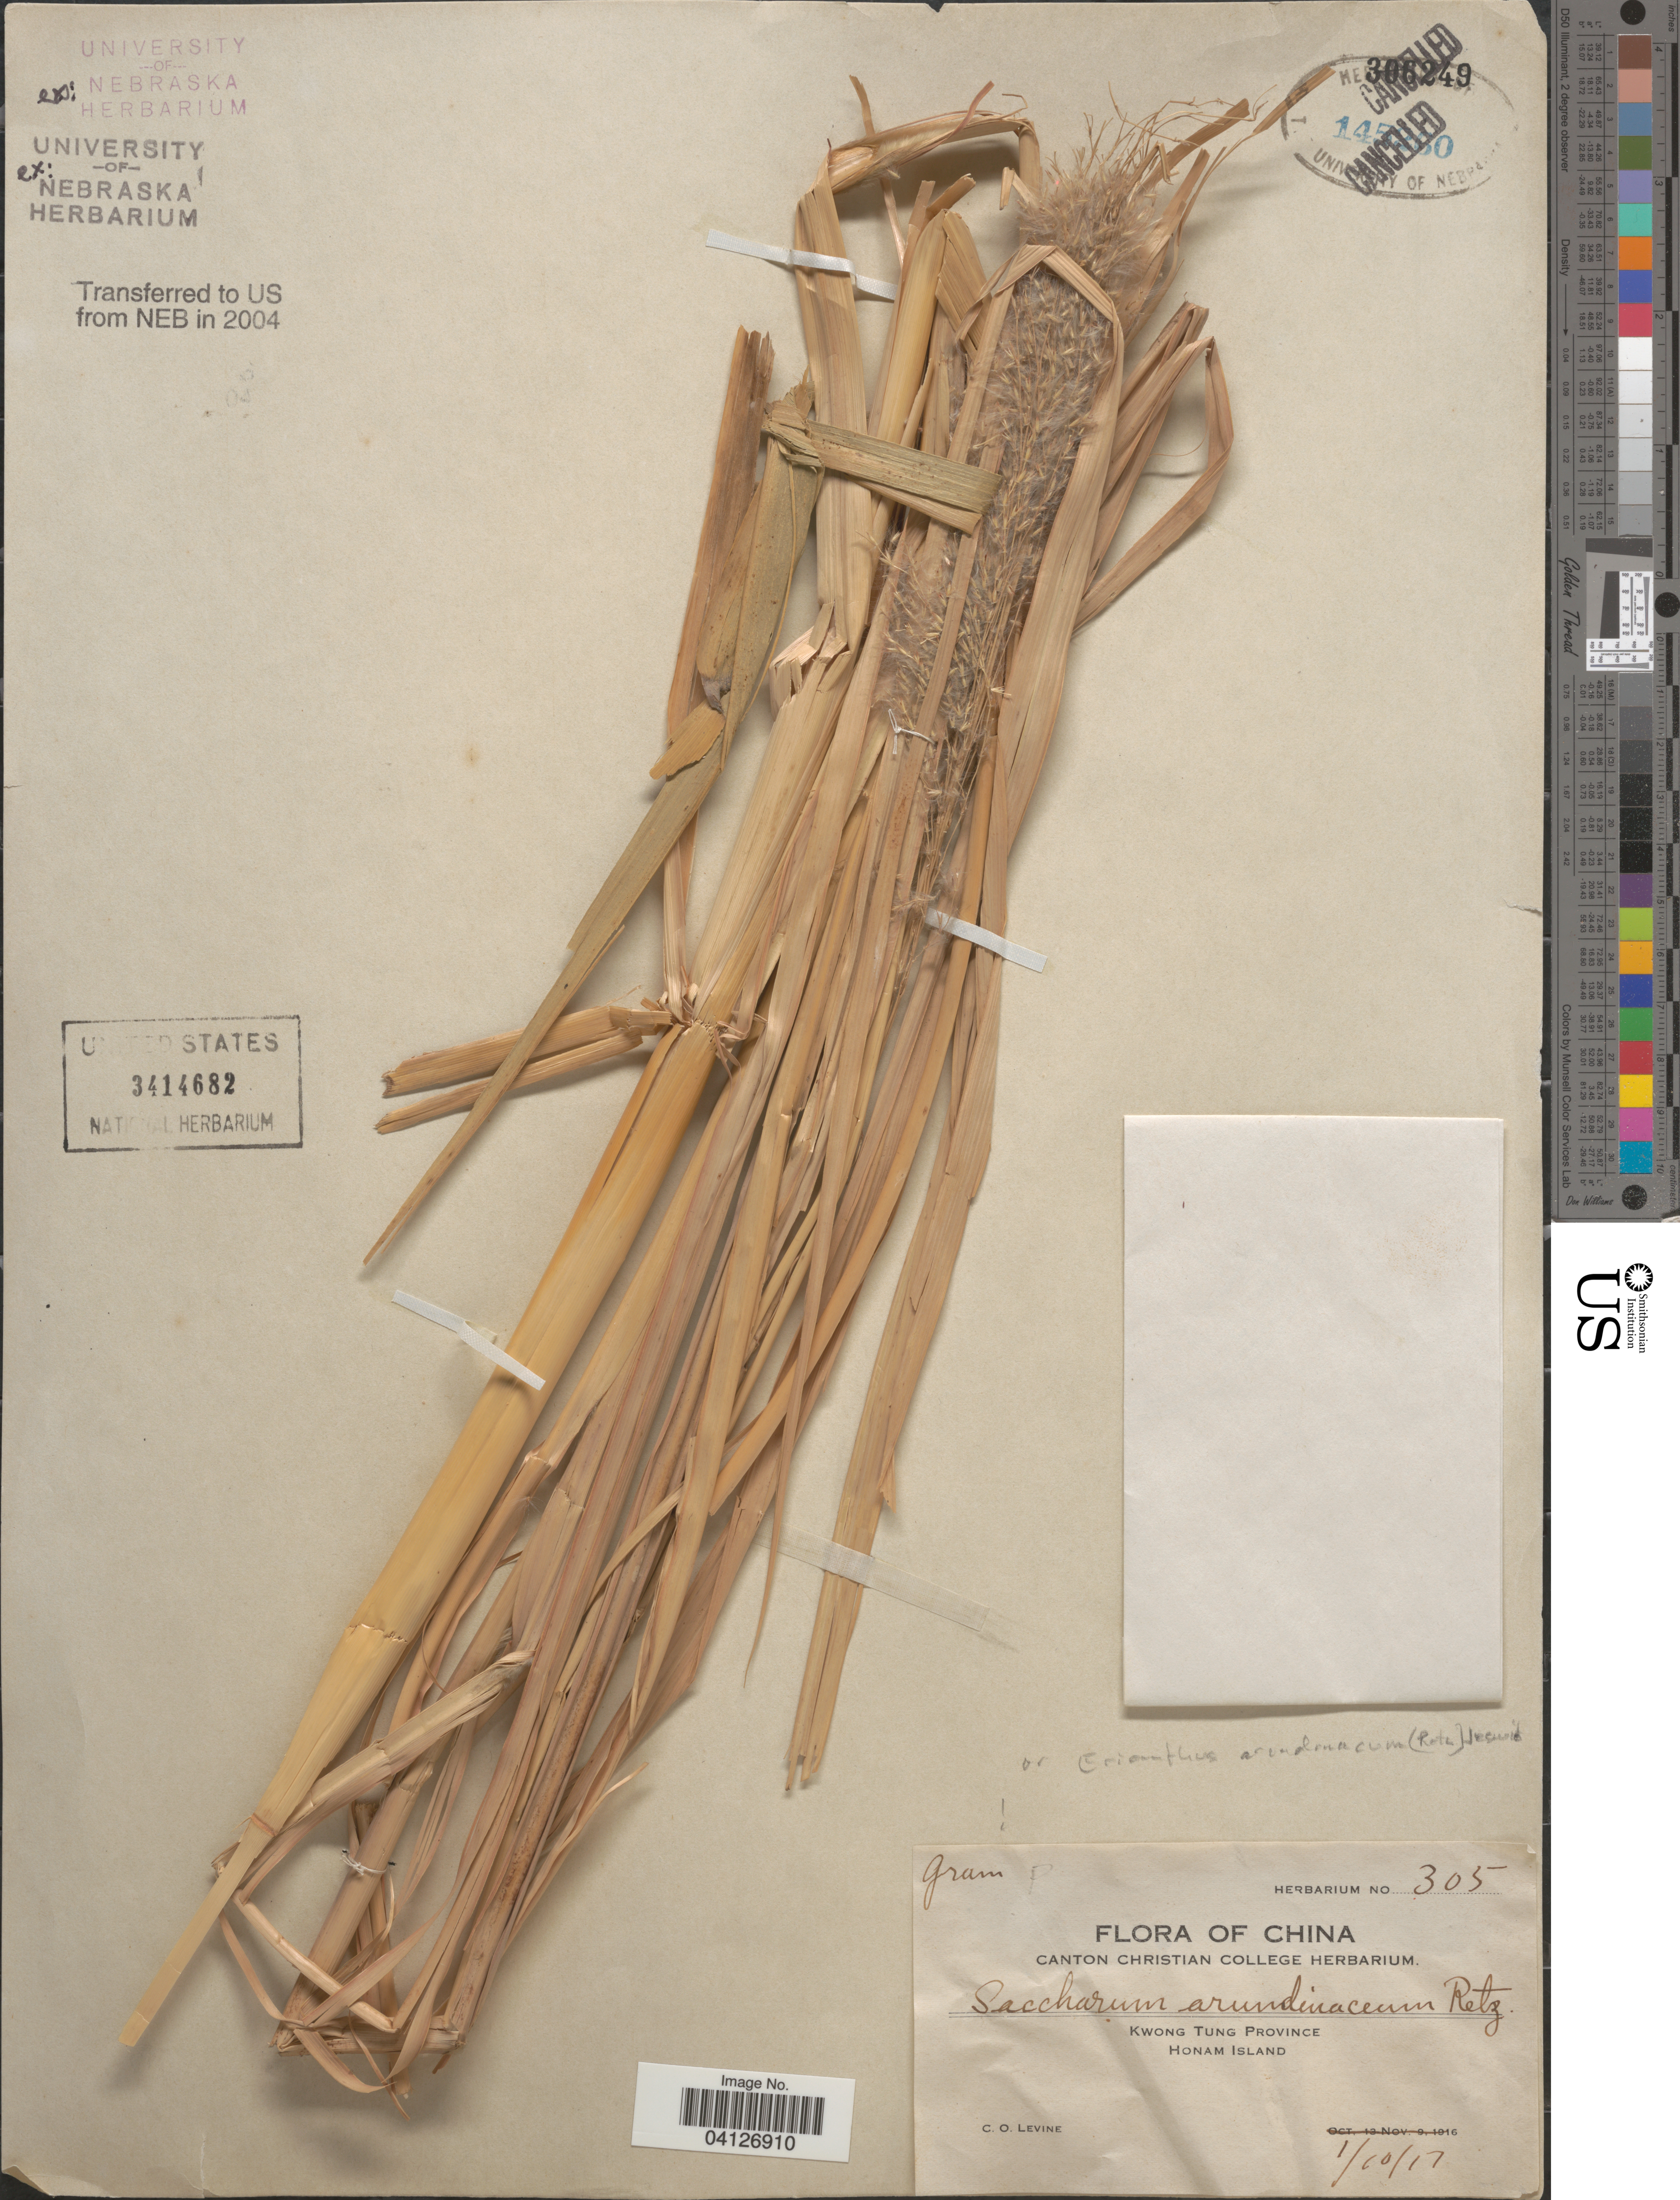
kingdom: Plantae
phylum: Tracheophyta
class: Liliopsida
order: Poales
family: Poaceae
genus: Saccharum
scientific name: Saccharum arundinaceum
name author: Retz.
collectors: C. O. Levine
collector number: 305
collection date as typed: Transcribed d/m/y: 1/10/17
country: China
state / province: Guangdong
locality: Kwong Tung Province. Honam Island.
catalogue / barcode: US 3414682